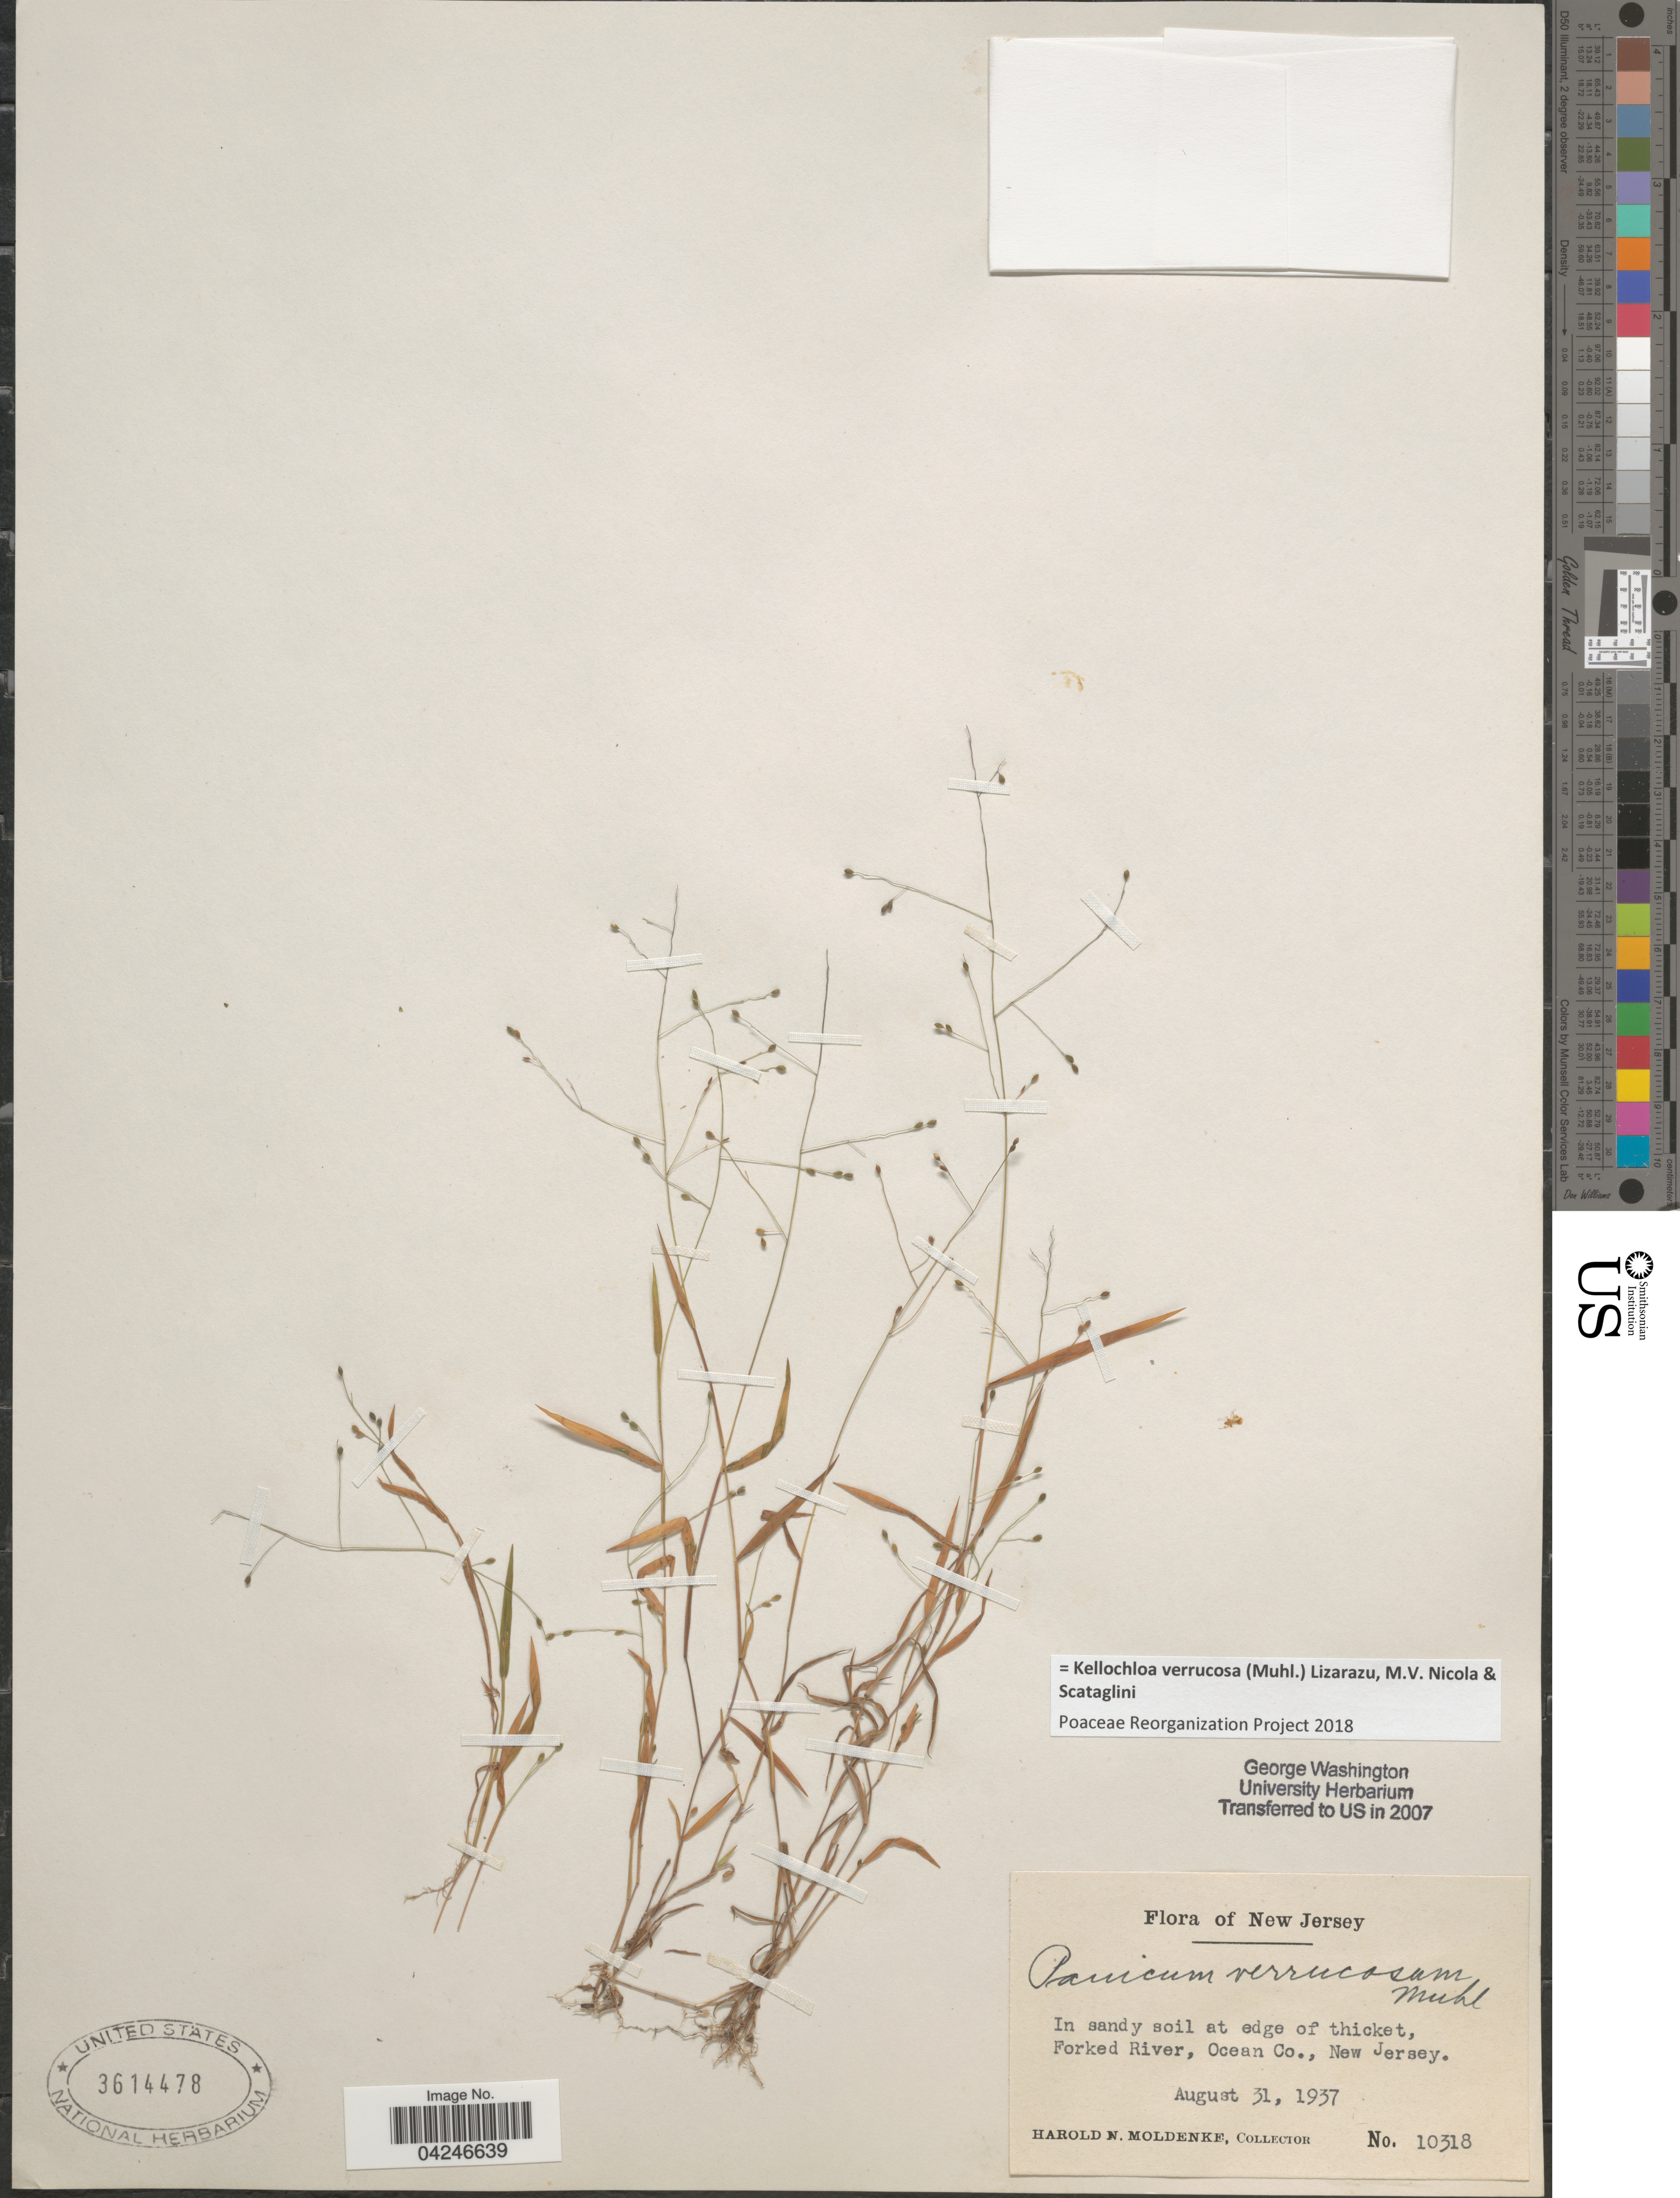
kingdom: Plantae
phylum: Tracheophyta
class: Liliopsida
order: Poales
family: Poaceae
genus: Kellochloa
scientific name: Kellochloa verrucosa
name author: (Muhl.) Lizarazu et al.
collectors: H. N. Moldenke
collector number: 10318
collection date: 1937-08-31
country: United States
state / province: New Jersey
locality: Forked River, Ocean Co.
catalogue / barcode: US 3614478